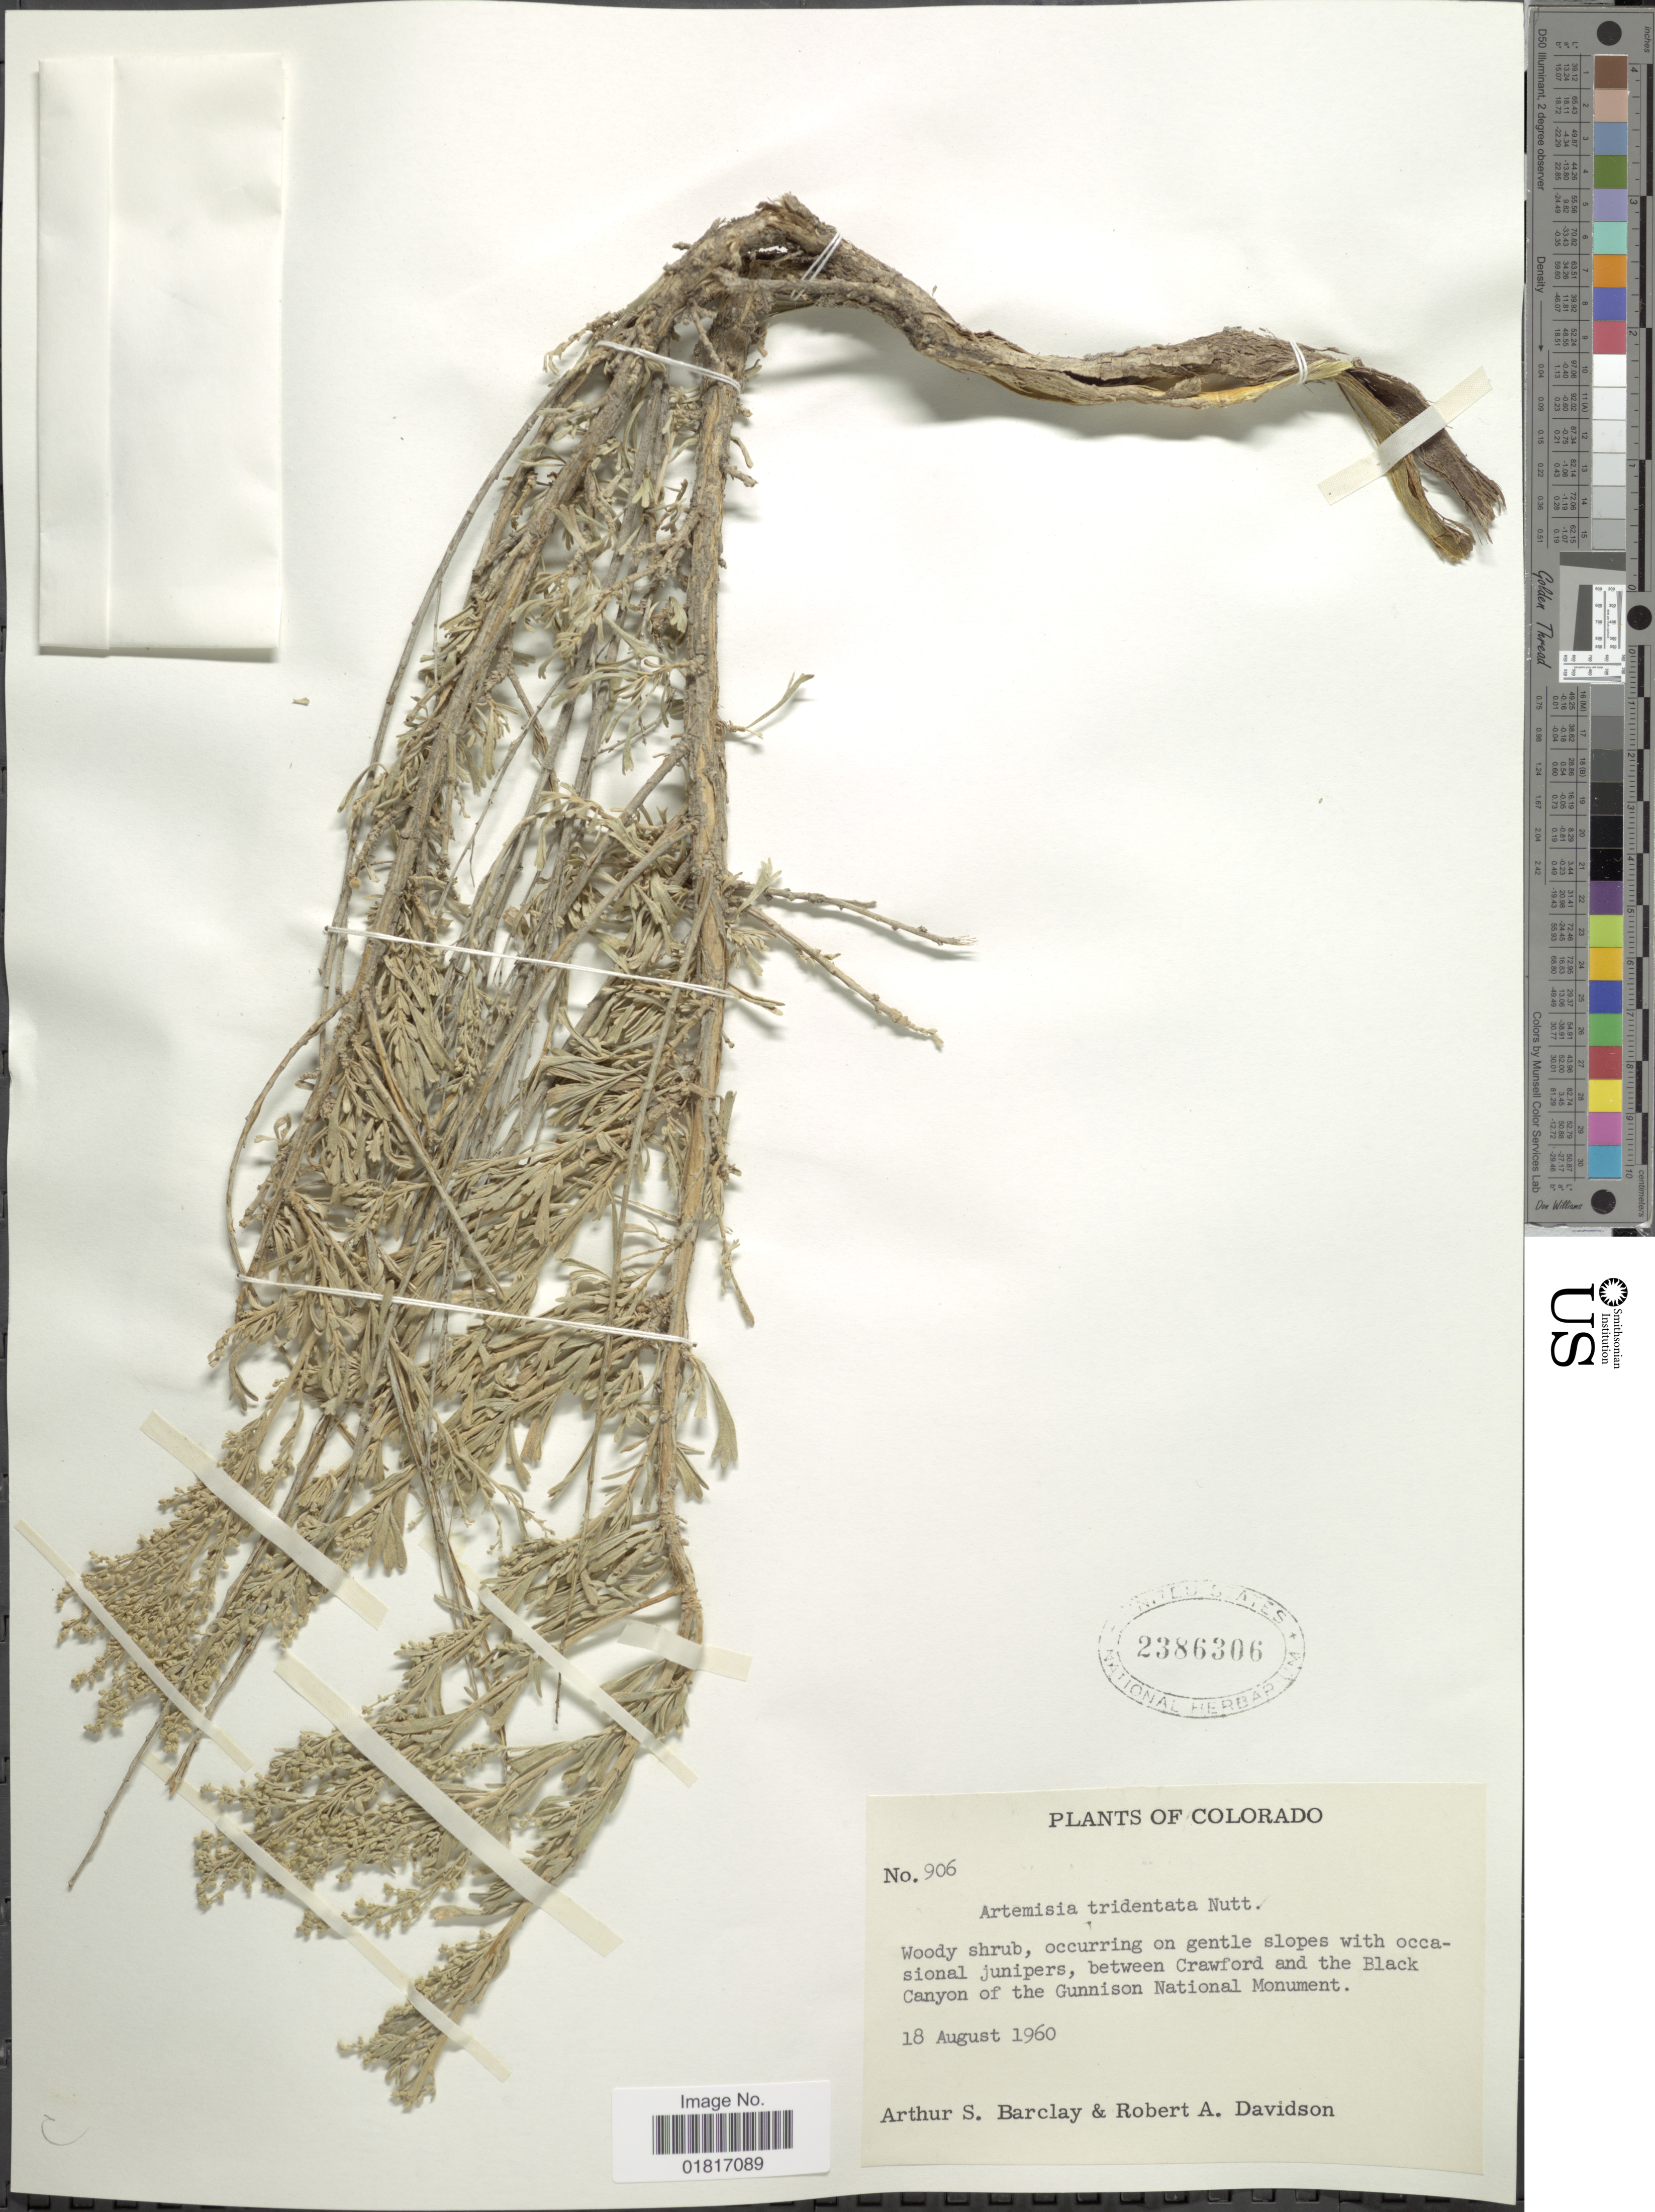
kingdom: Plantae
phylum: Tracheophyta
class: Magnoliopsida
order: Asterales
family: Asteraceae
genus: Artemisia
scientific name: Artemisia tridentata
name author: Nutt.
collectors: A. S. Barclay & R. A. Davidson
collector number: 906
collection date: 1960-08-18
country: United States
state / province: Colorado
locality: Ocuuring on gentle slopes with occasional junipers, between Crawford and the Black Canyon of the Gunnison National Monument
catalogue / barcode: US 2386306